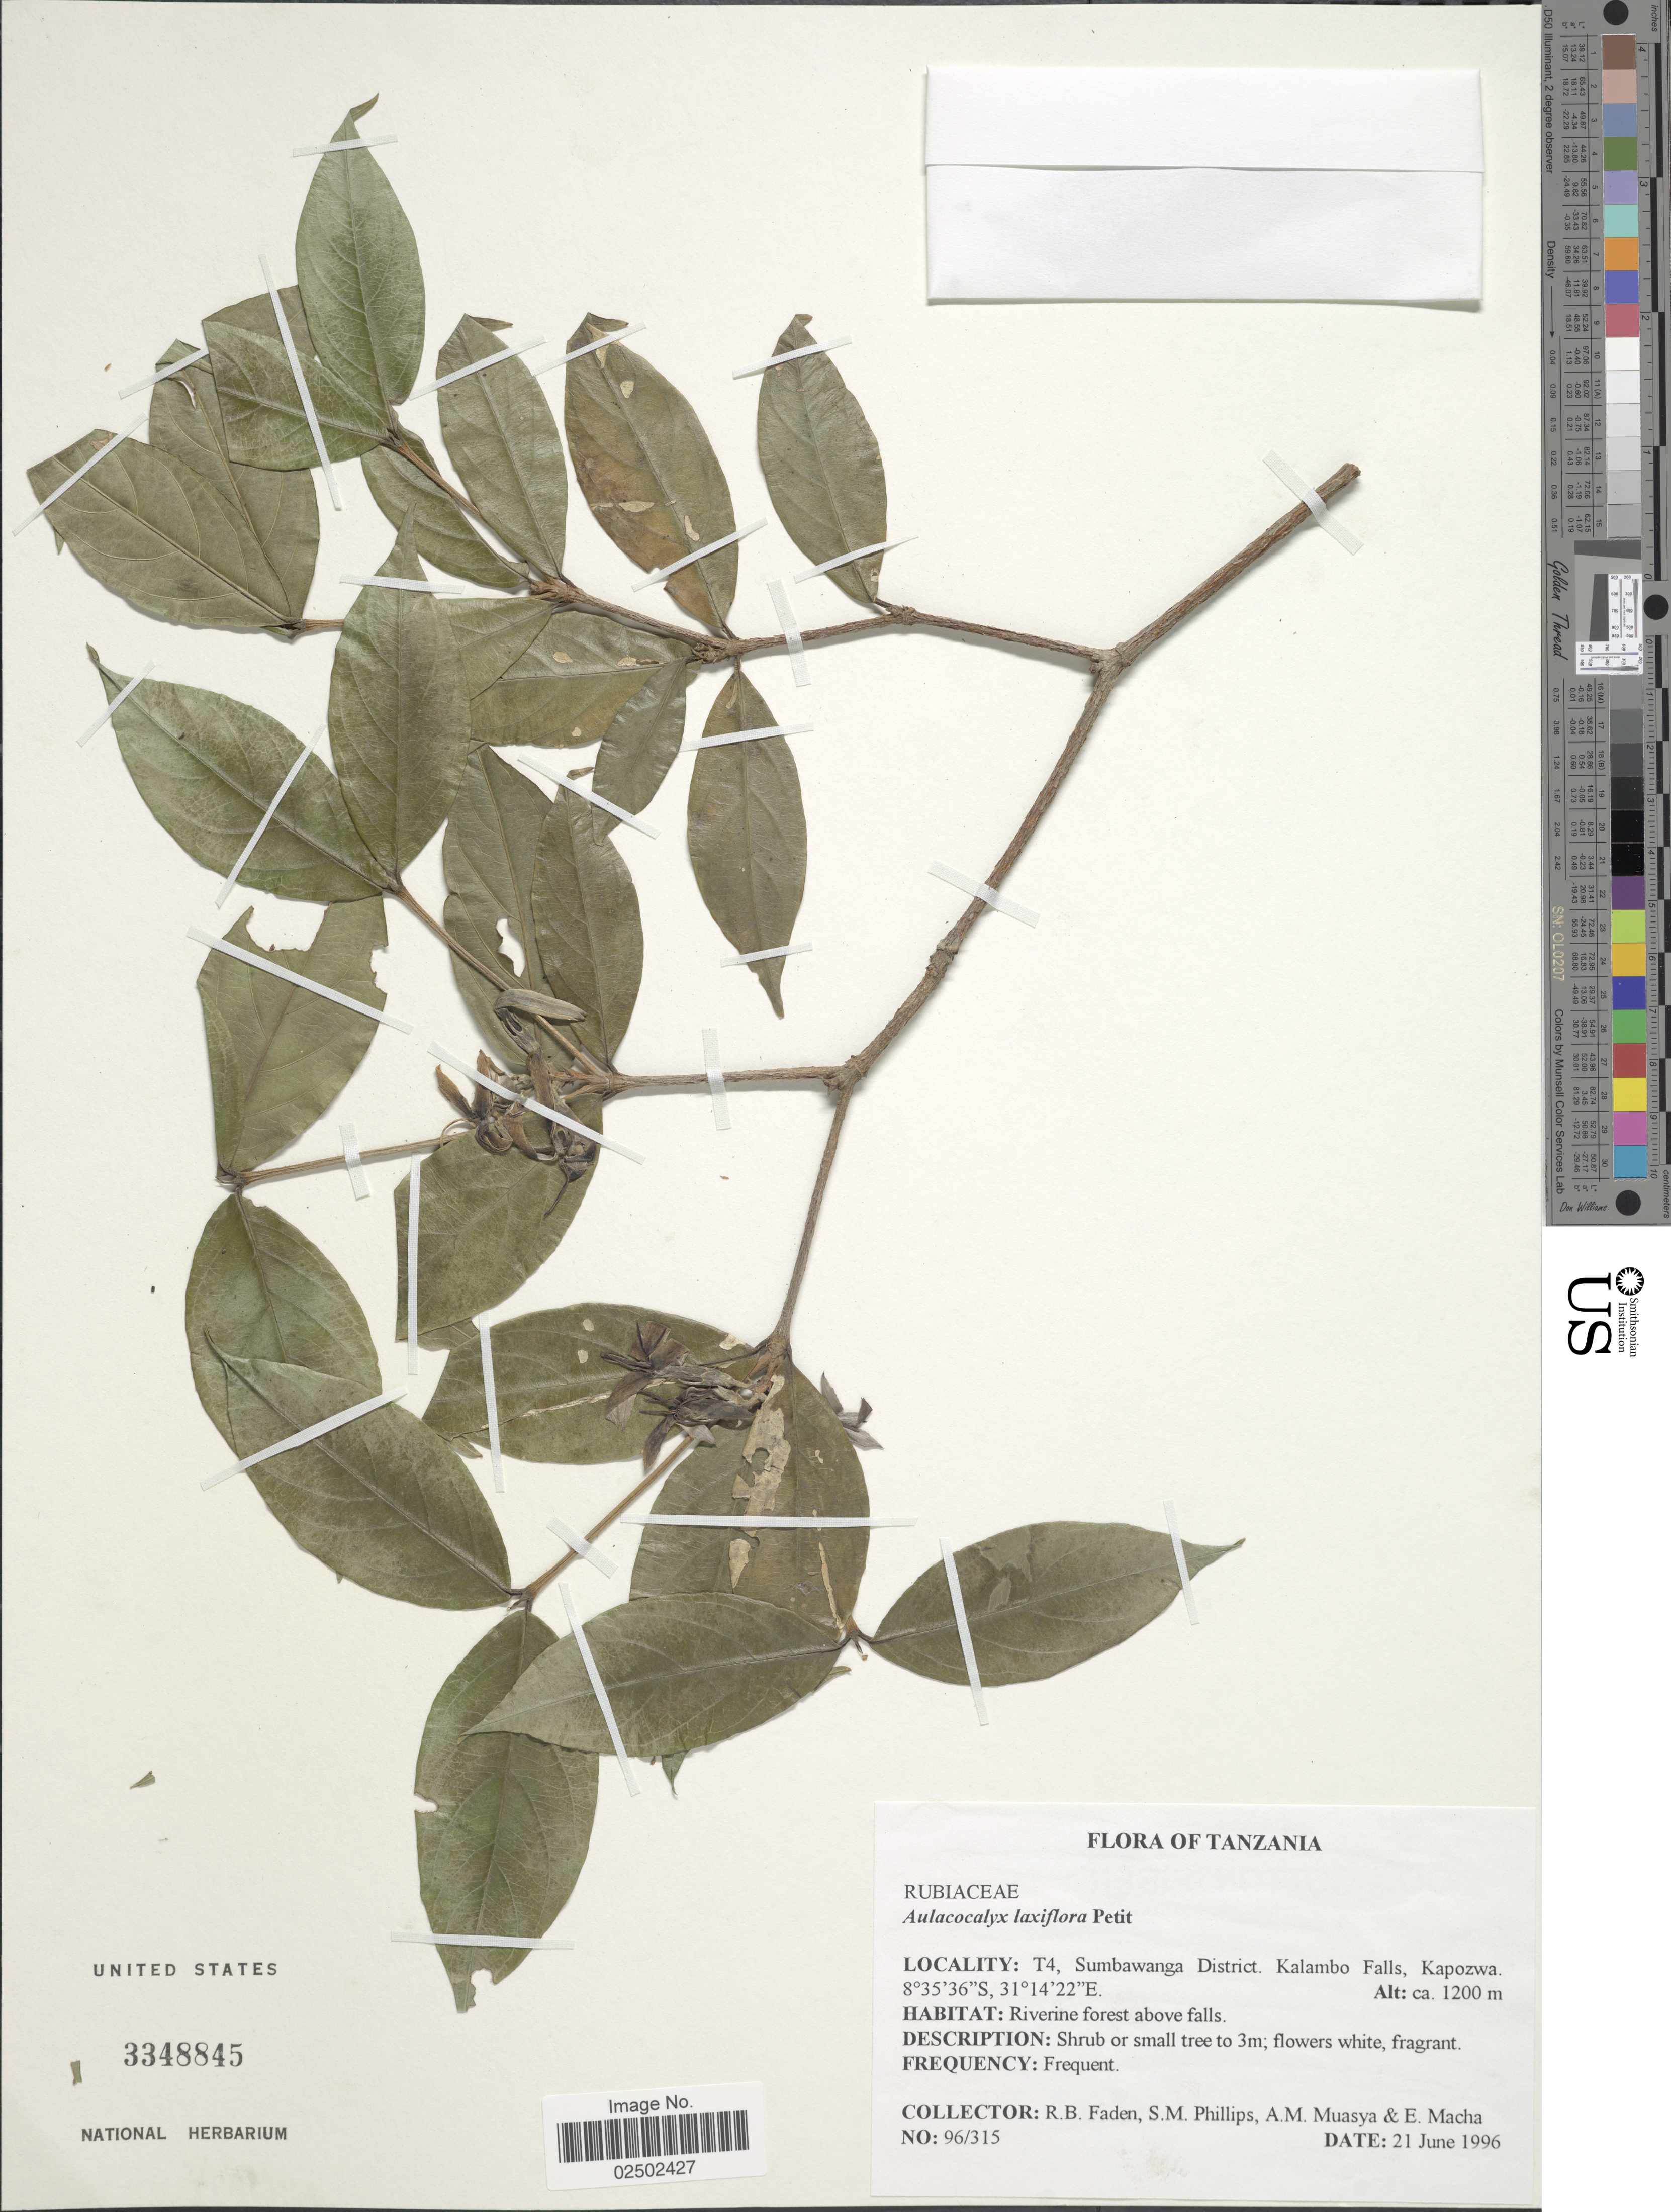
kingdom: Plantae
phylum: Tracheophyta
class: Magnoliopsida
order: Gentianales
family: Rubiaceae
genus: Aulacocalyx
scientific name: Aulacocalyx laxiflora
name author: E.M.A. Petit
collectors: R. B. Faden, S. M. Phillips, A. Muasya & E. Macha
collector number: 96/315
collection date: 1996-06-21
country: Tanzania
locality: T4, Sumbawanga District, Kalambo Falls, Kapozwa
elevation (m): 1200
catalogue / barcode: US 3348845